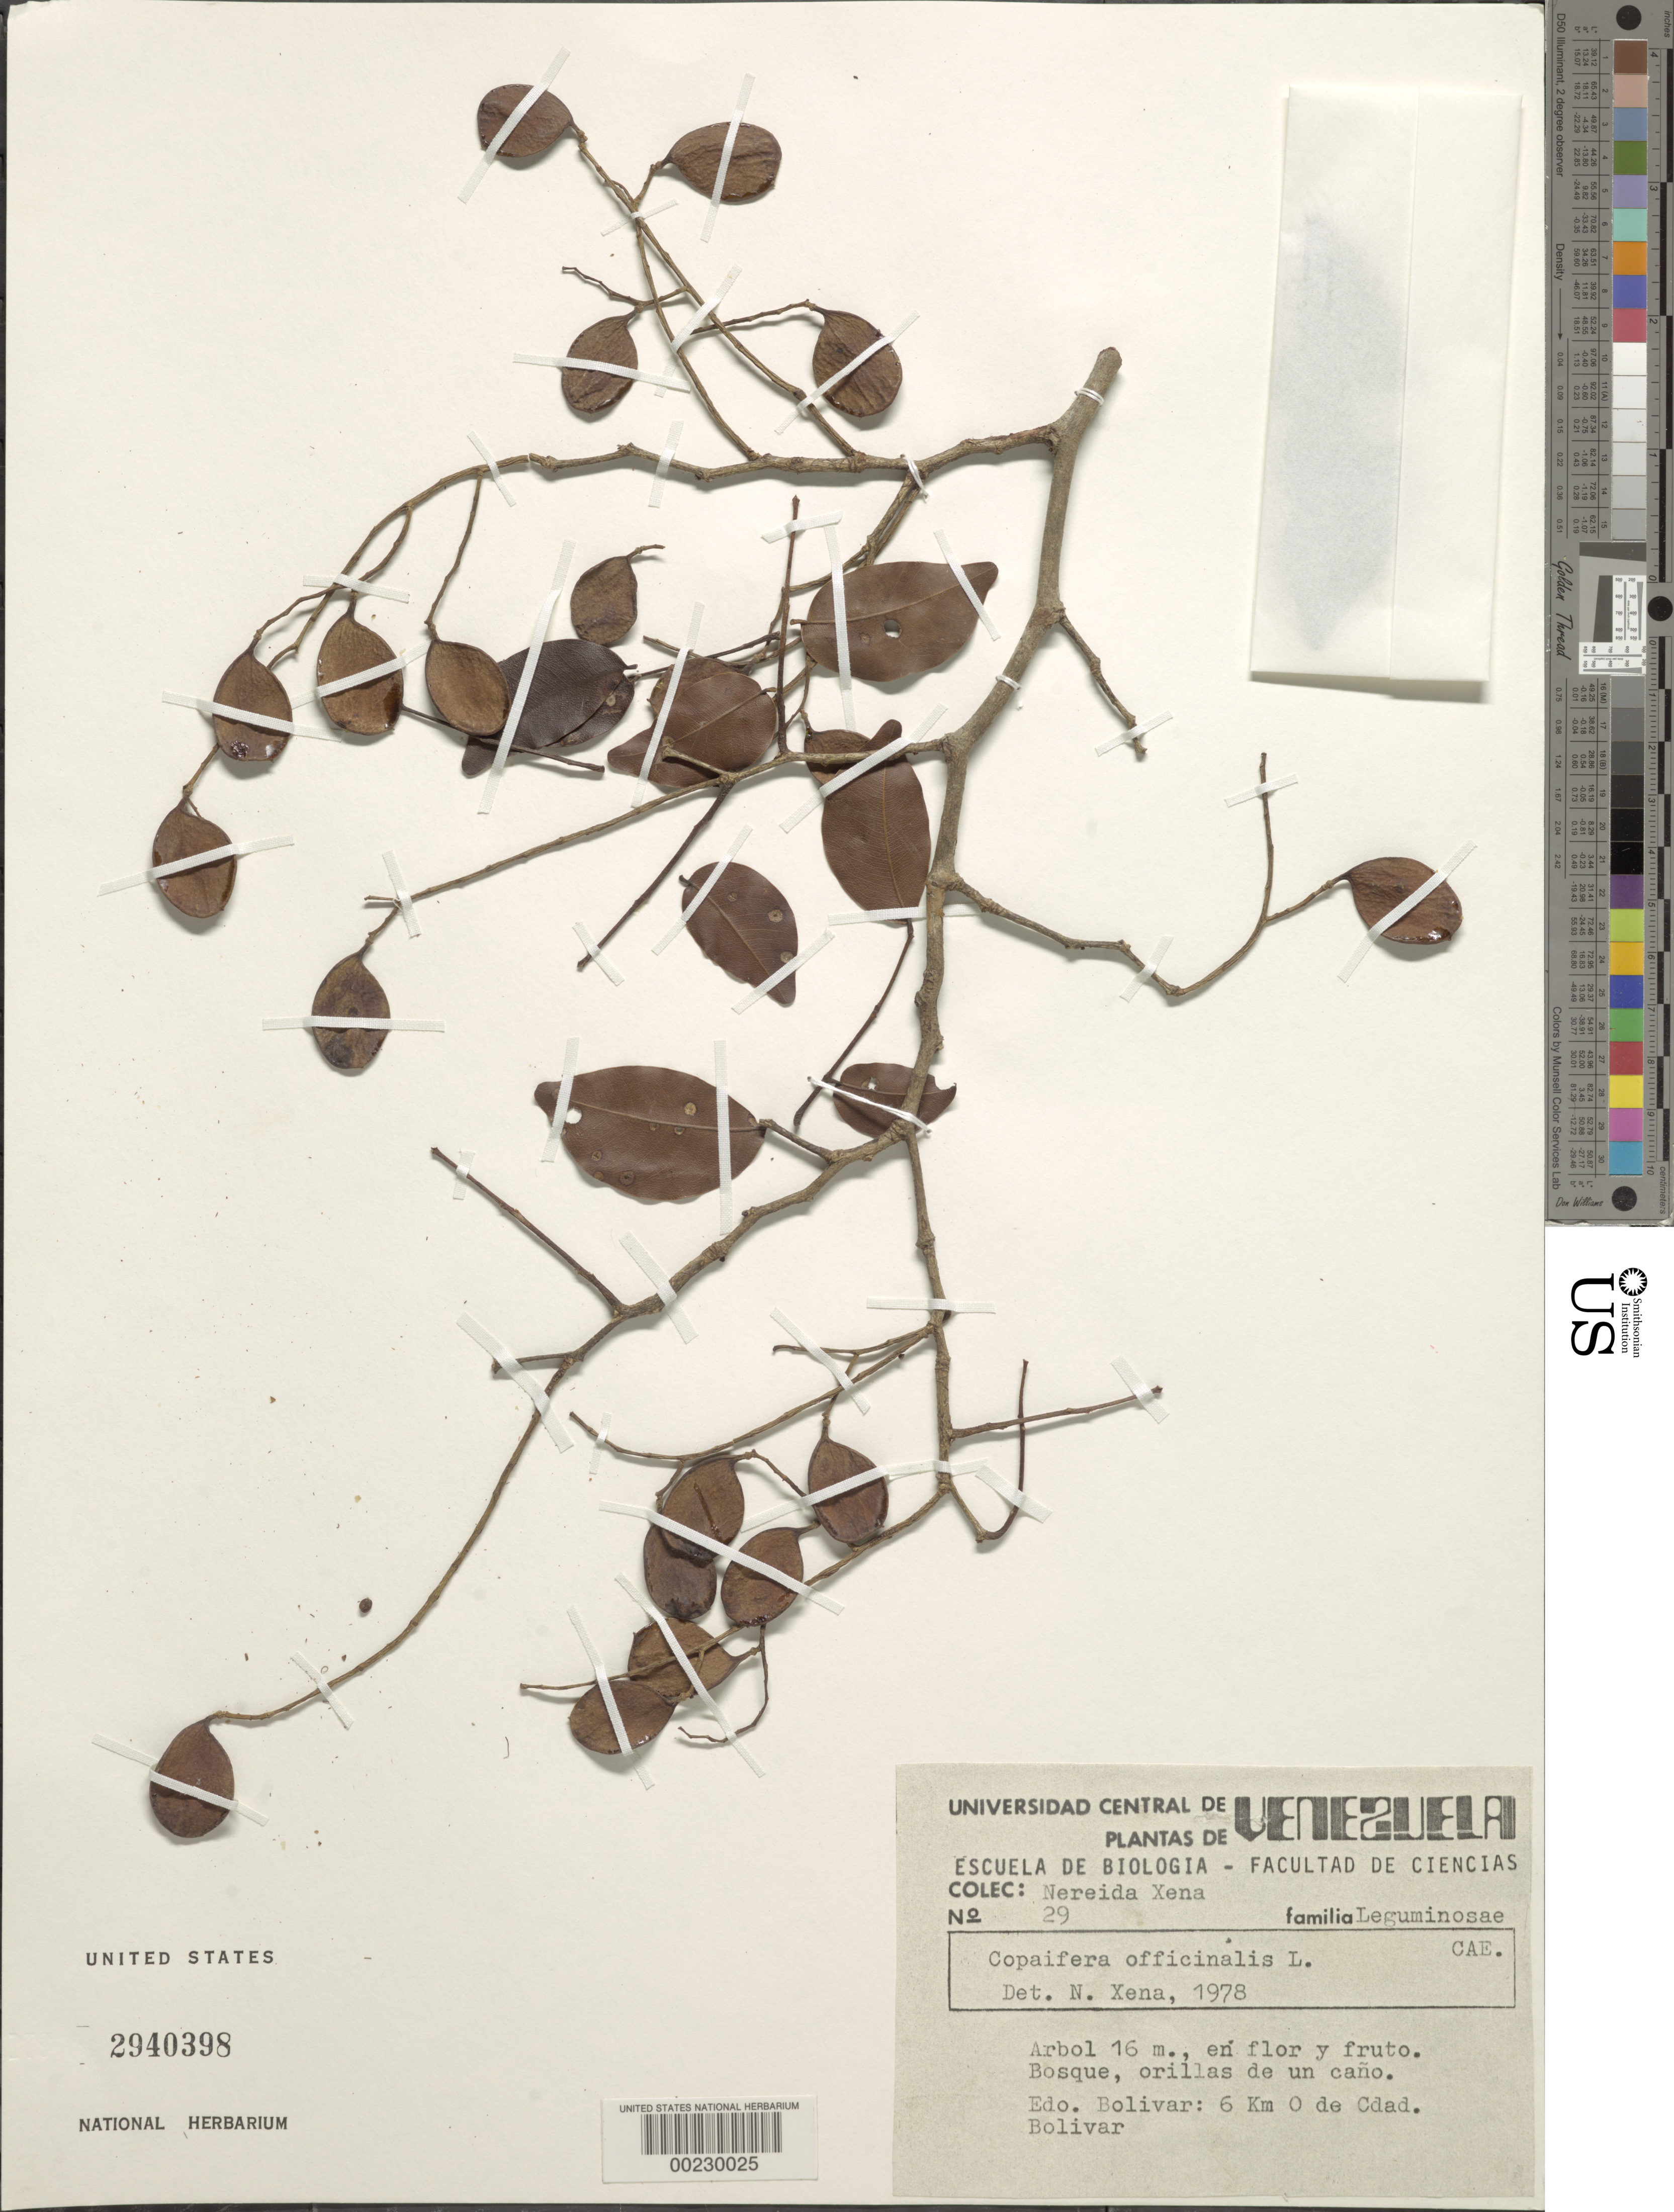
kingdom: Plantae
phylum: Tracheophyta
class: Magnoliopsida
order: Fabales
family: Fabaceae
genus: Copaifera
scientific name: Copaifera officinalis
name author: (Jacq.) L.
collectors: N. Xena de Enrech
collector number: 29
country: Venezuela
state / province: Bolivar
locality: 6 km from cuidad bolivar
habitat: Forest, edge of the canyon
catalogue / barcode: US 2940398